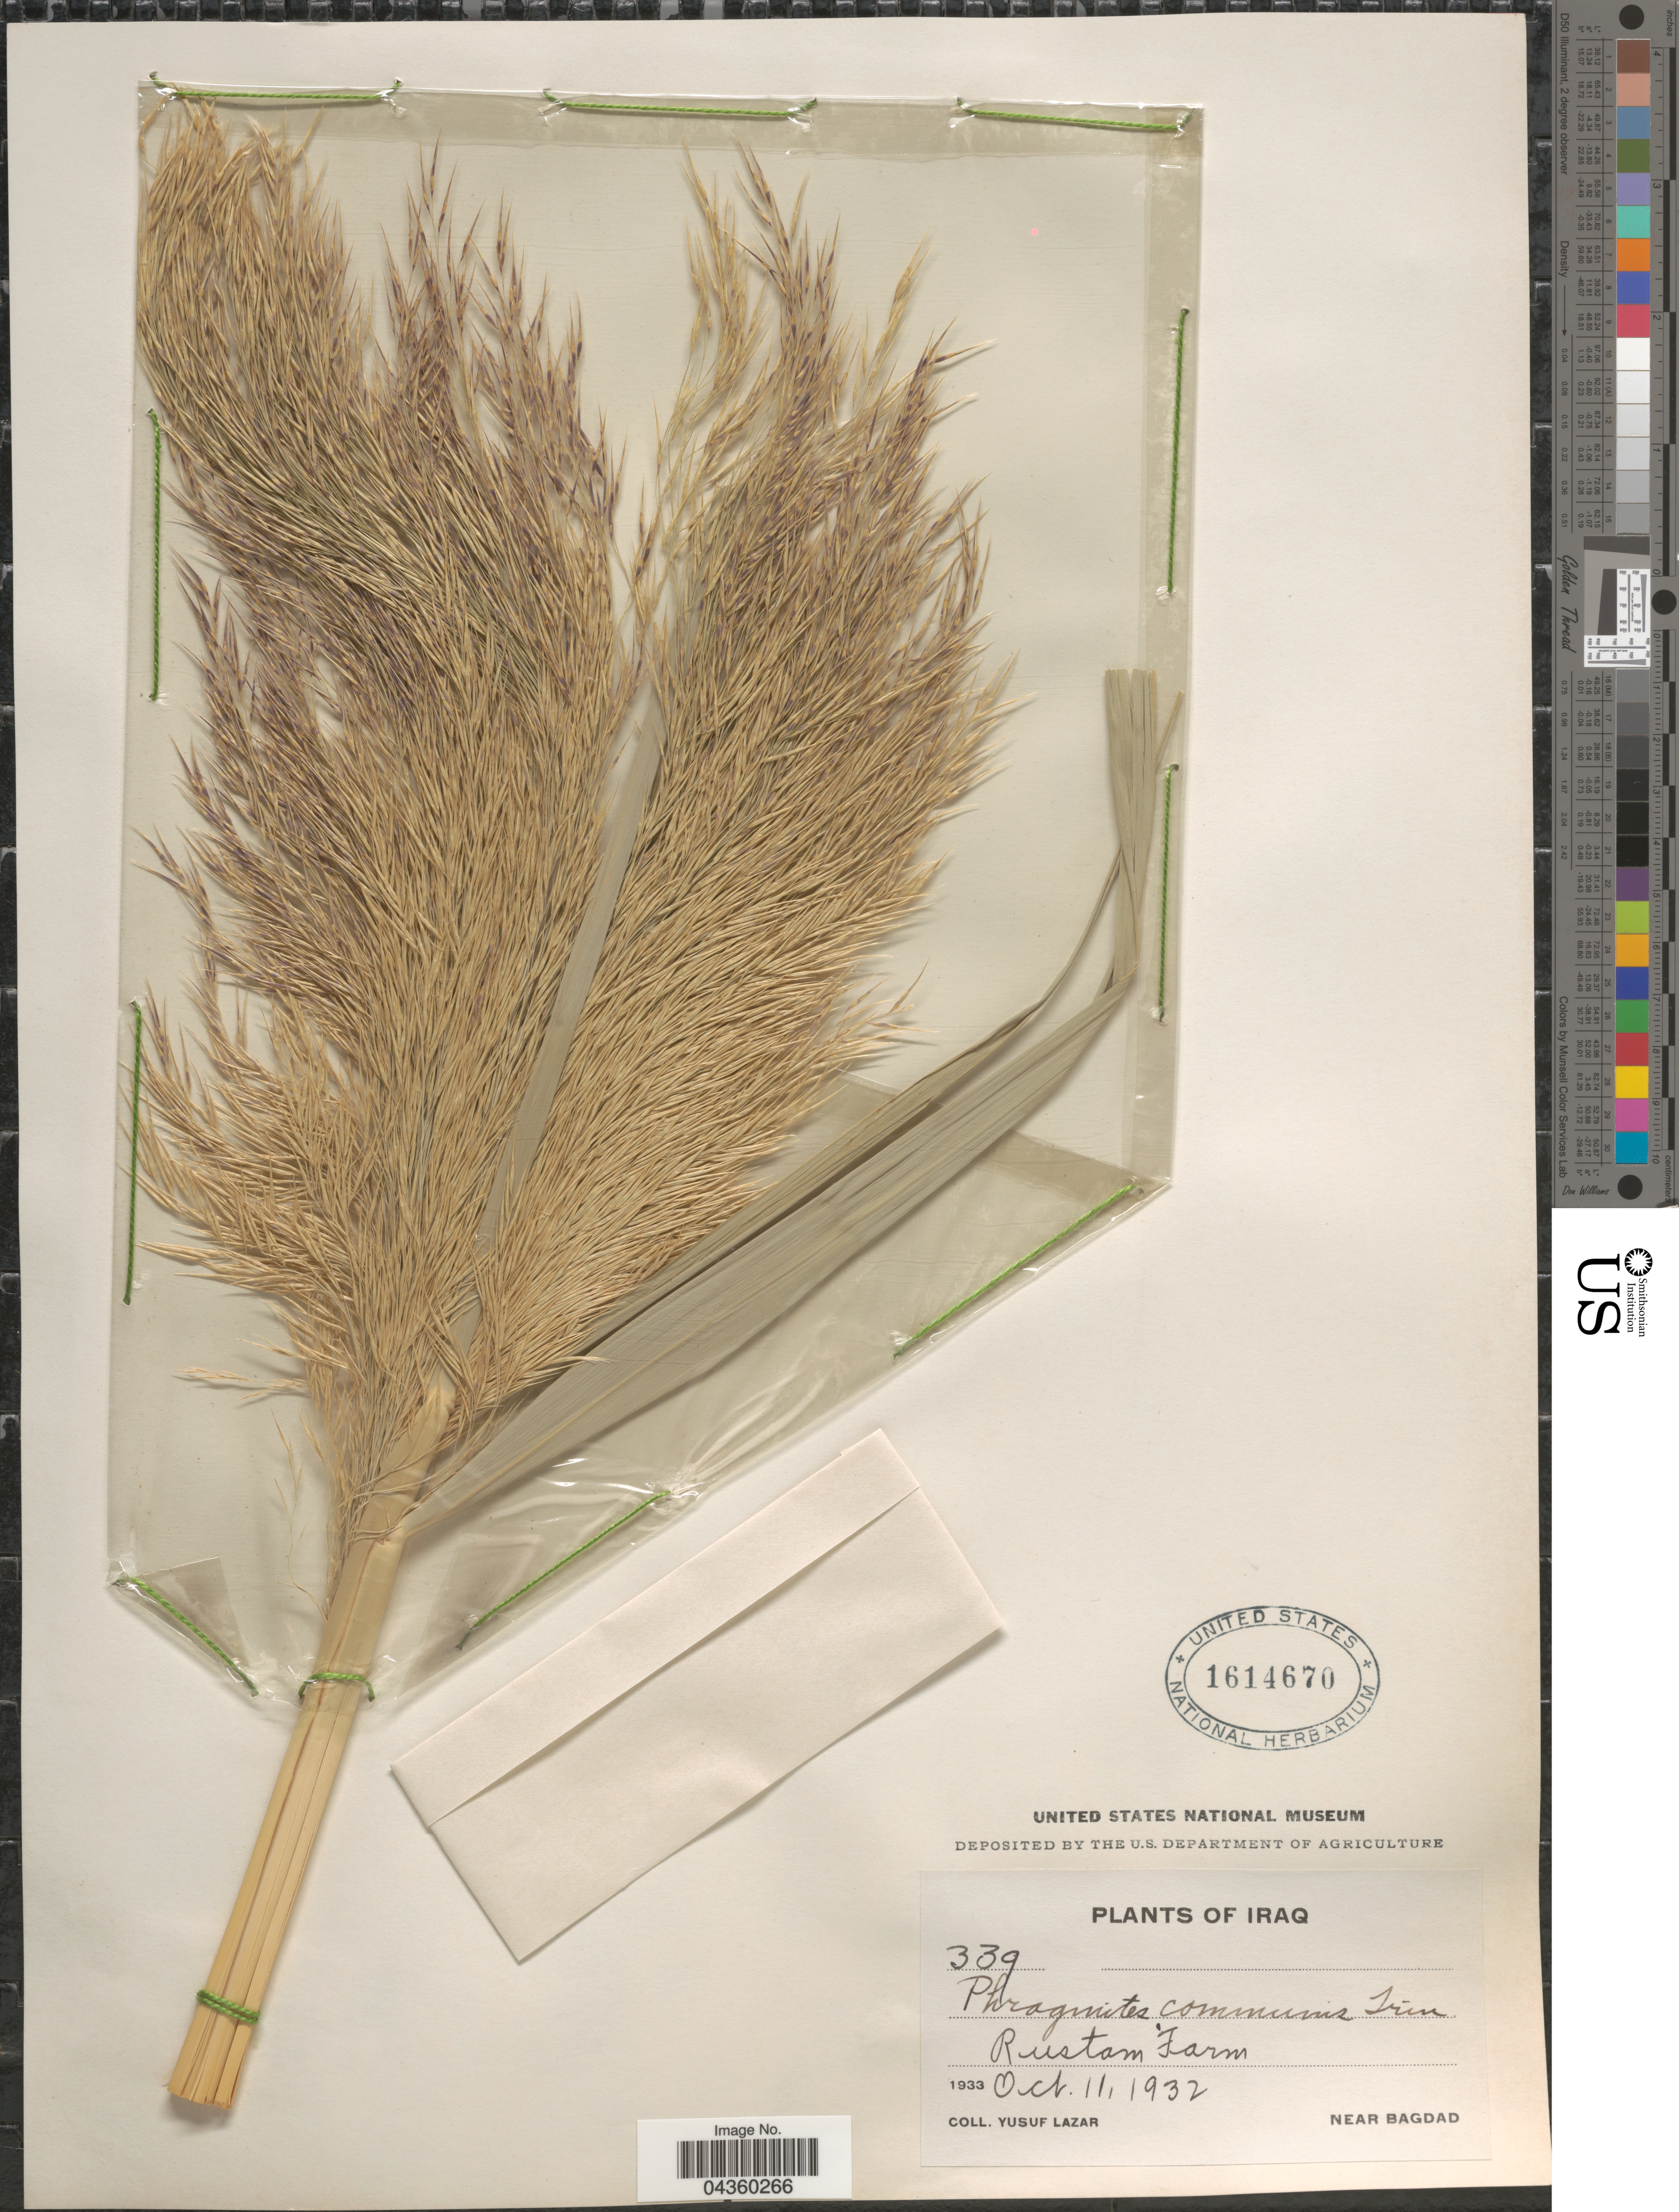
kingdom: Plantae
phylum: Tracheophyta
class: Liliopsida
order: Poales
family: Poaceae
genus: Phragmites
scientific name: Phragmites australis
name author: (Cav.) Trin. ex Steud.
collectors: Y. Lazar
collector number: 339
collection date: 1932-10-11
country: Iraq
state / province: Baghdad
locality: Rustam Farm. Near Bagdad.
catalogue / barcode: US 1614670